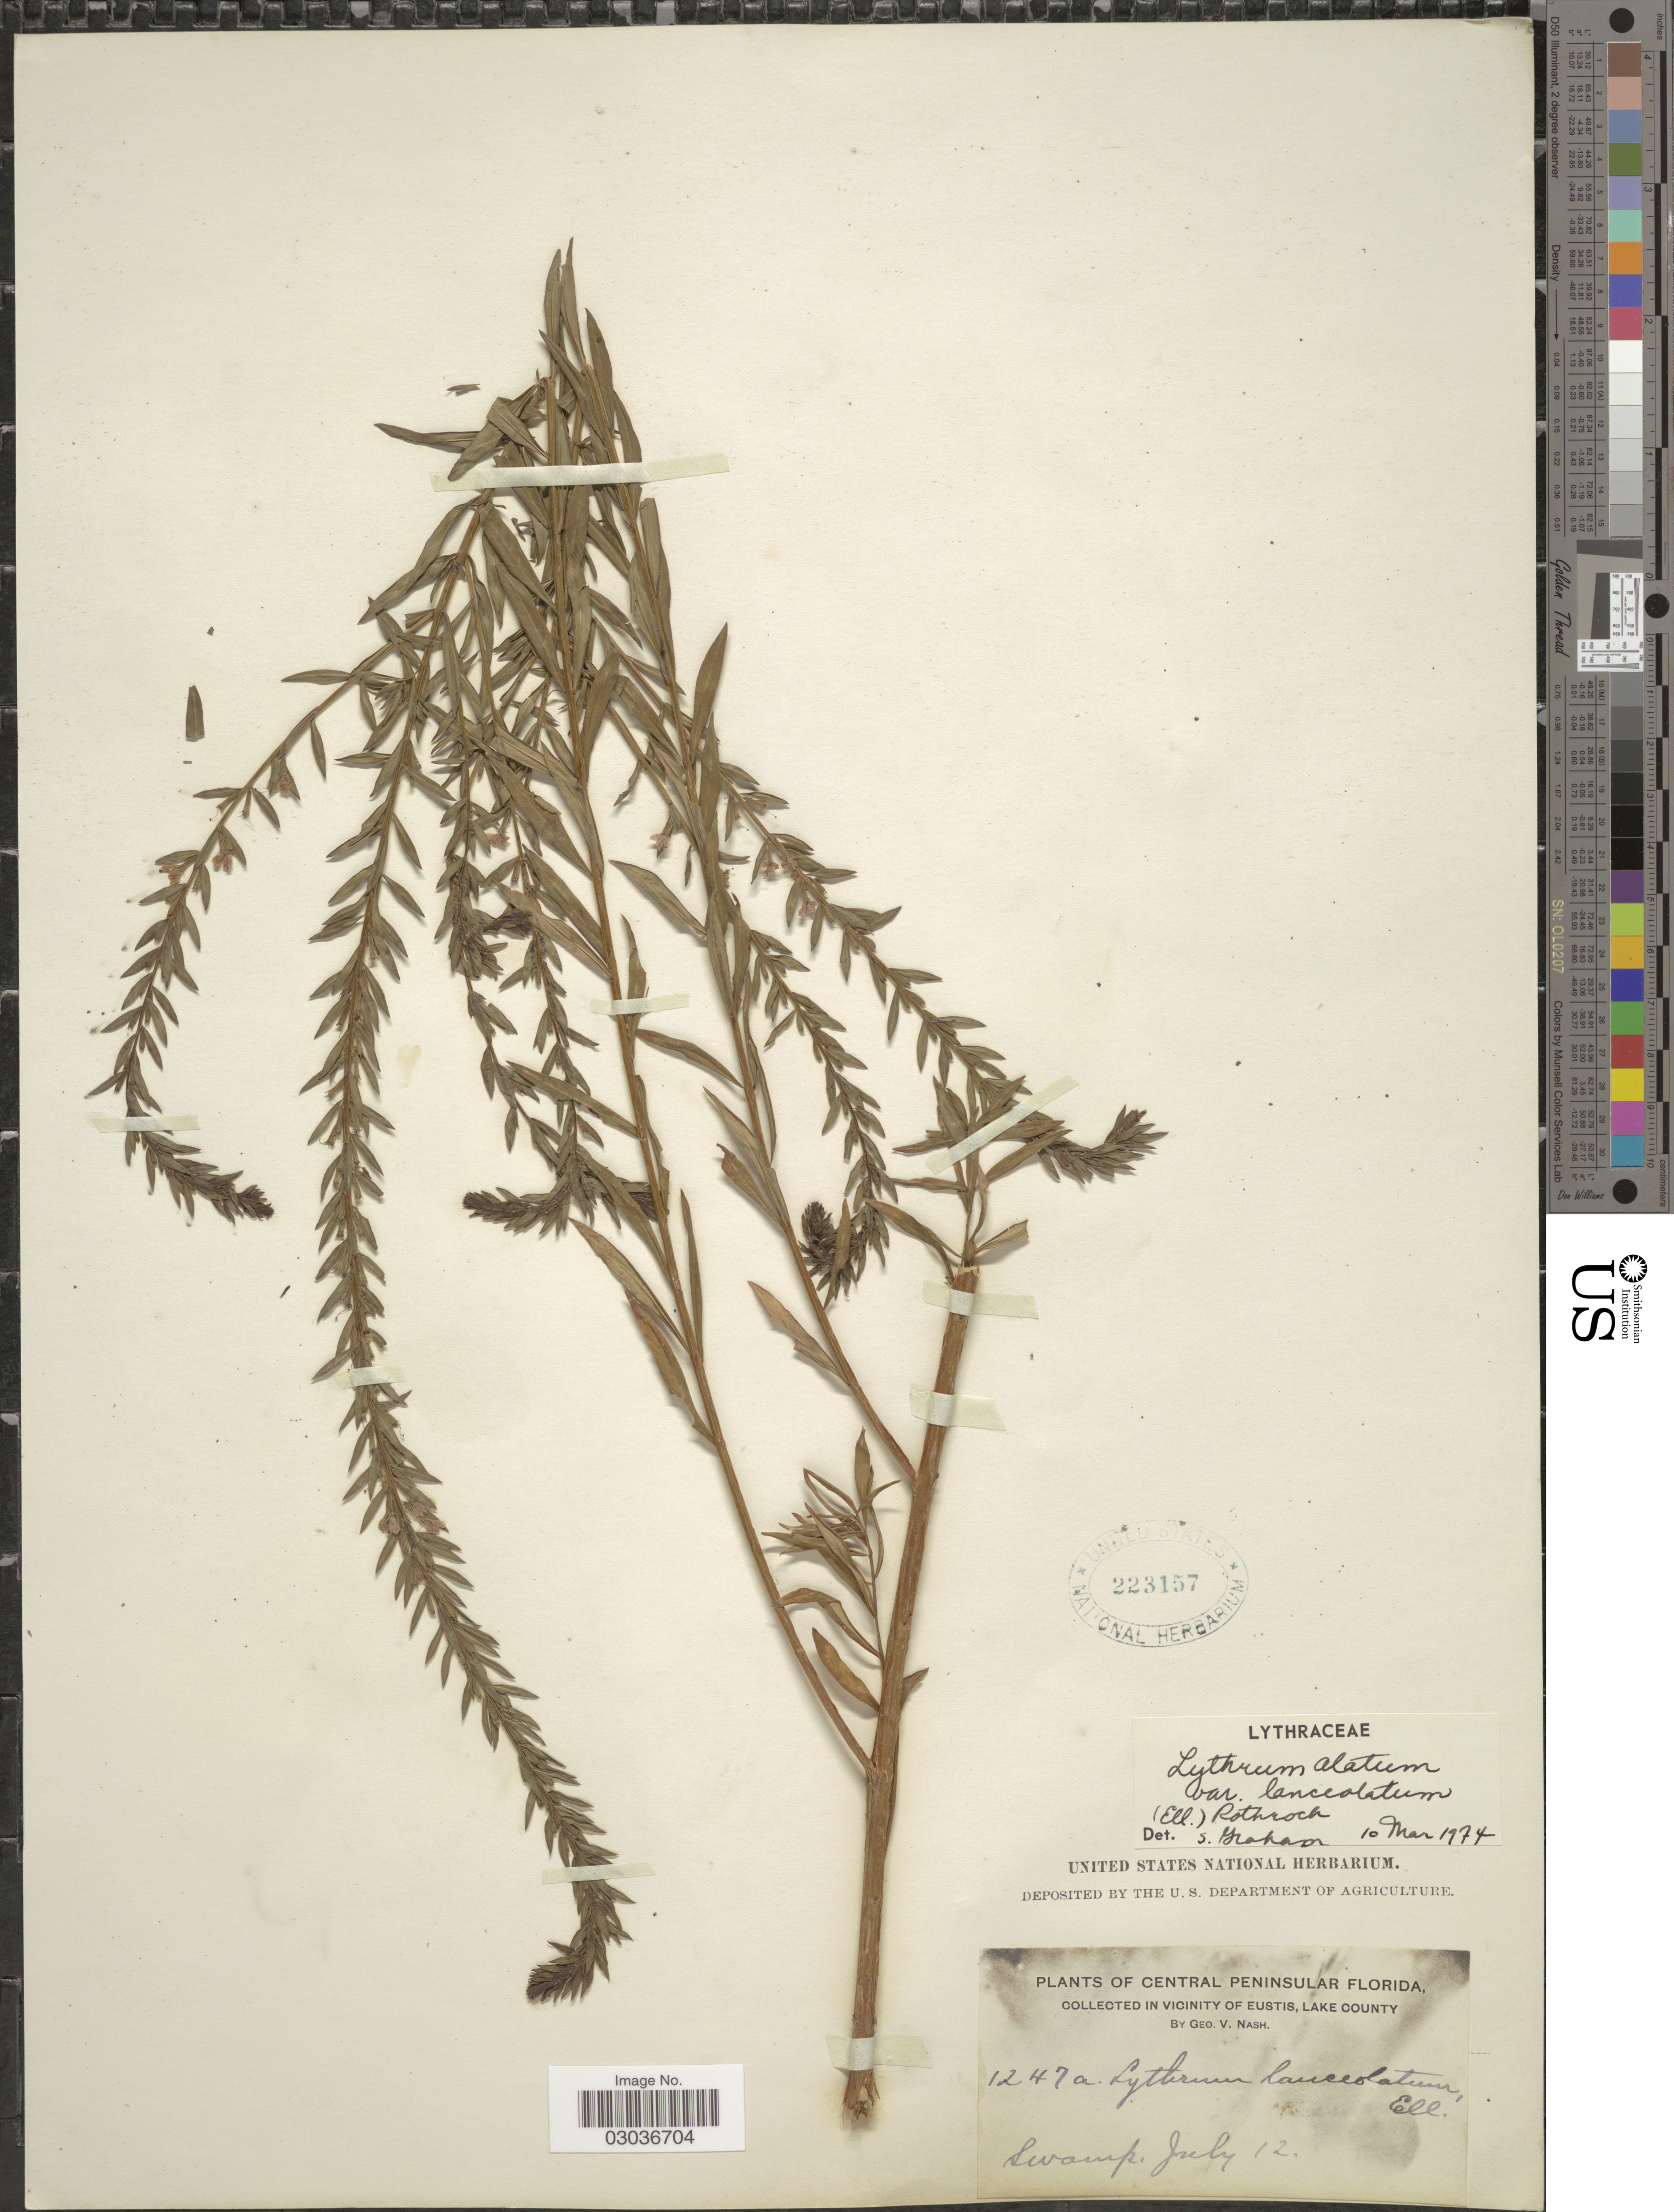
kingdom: Plantae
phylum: Tracheophyta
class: Magnoliopsida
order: Myrtales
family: Lythraceae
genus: Lythrum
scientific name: Lythrum alatum var. lanceolatum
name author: (Elliott) A. Gray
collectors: G. V. Nash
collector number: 1247a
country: United States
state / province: Florida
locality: Central Peninsular Florida, Collected in vicinity of Eustis, Lake County.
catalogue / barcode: US 223157